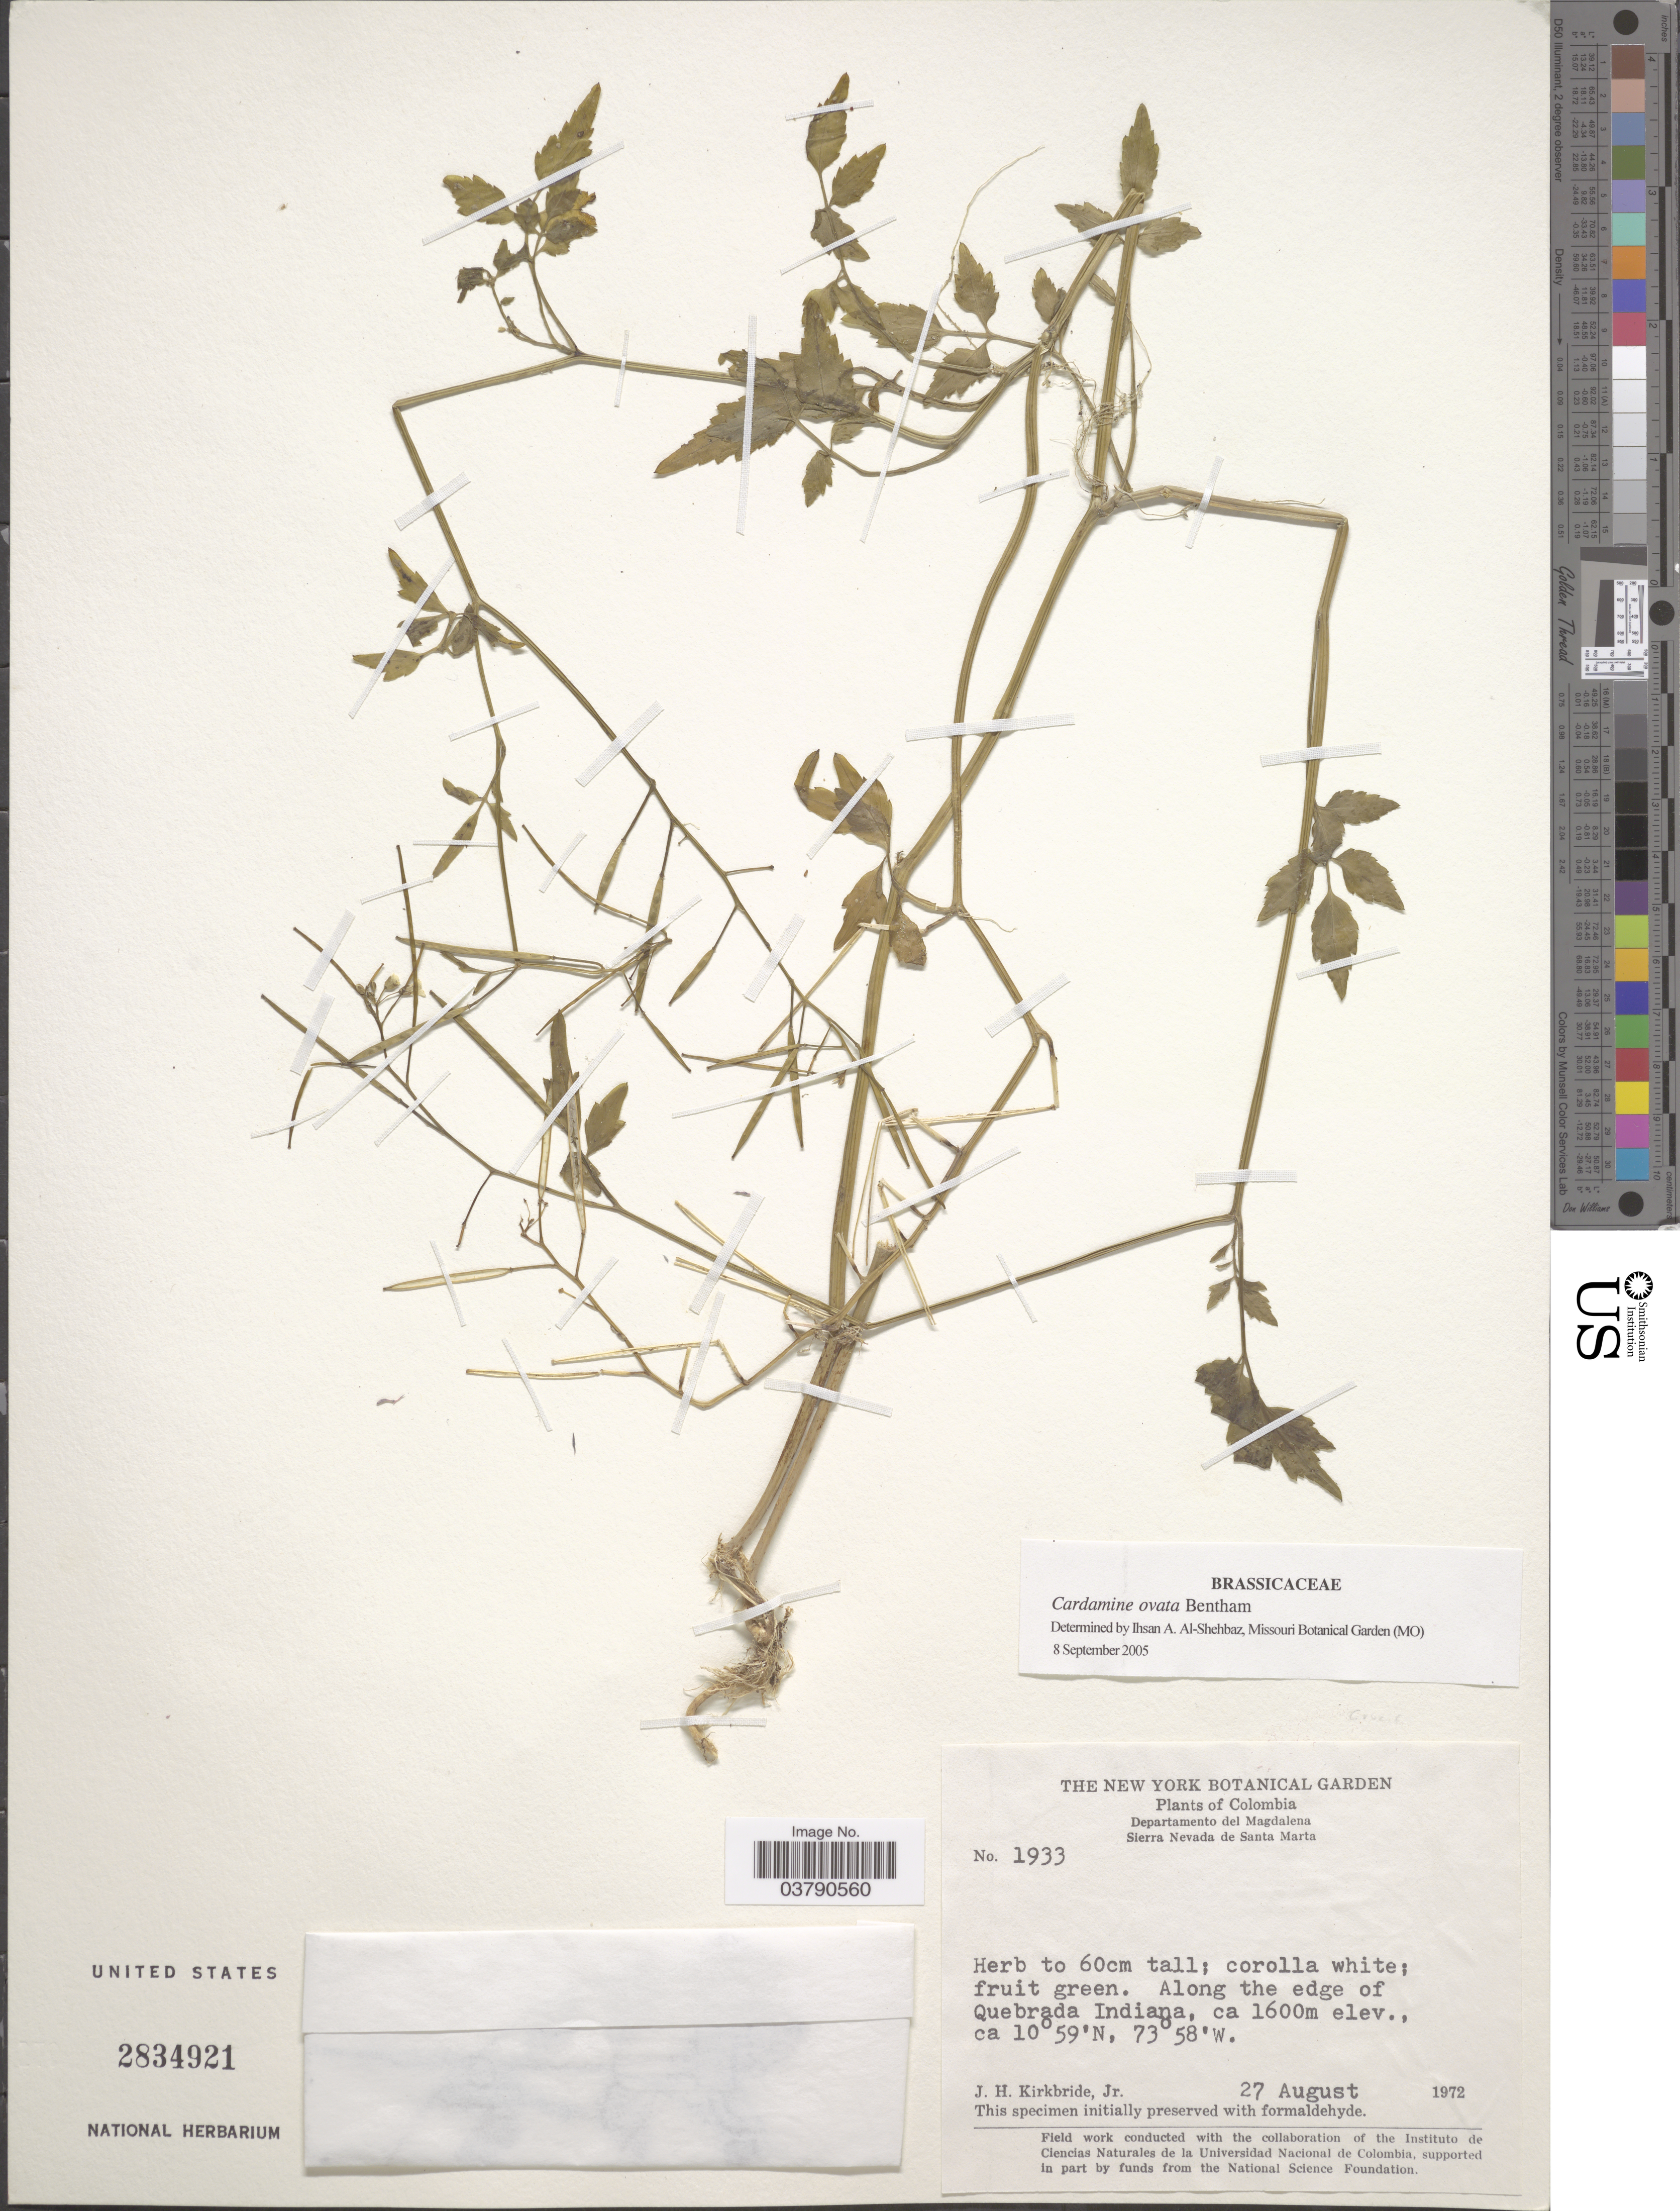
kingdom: Plantae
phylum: Tracheophyta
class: Magnoliopsida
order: Brassicales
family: Brassicaceae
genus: Cardamine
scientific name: Cardamine ovata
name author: Benth.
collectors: J. H. Kirkbride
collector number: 1933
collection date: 1972-08-27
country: Colombia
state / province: Magdalena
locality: Departamento del Magdalena. Sierra Nevada de Santa Marta. Along edge of Quebrada Indiana.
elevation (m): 1600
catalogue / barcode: US 2834921